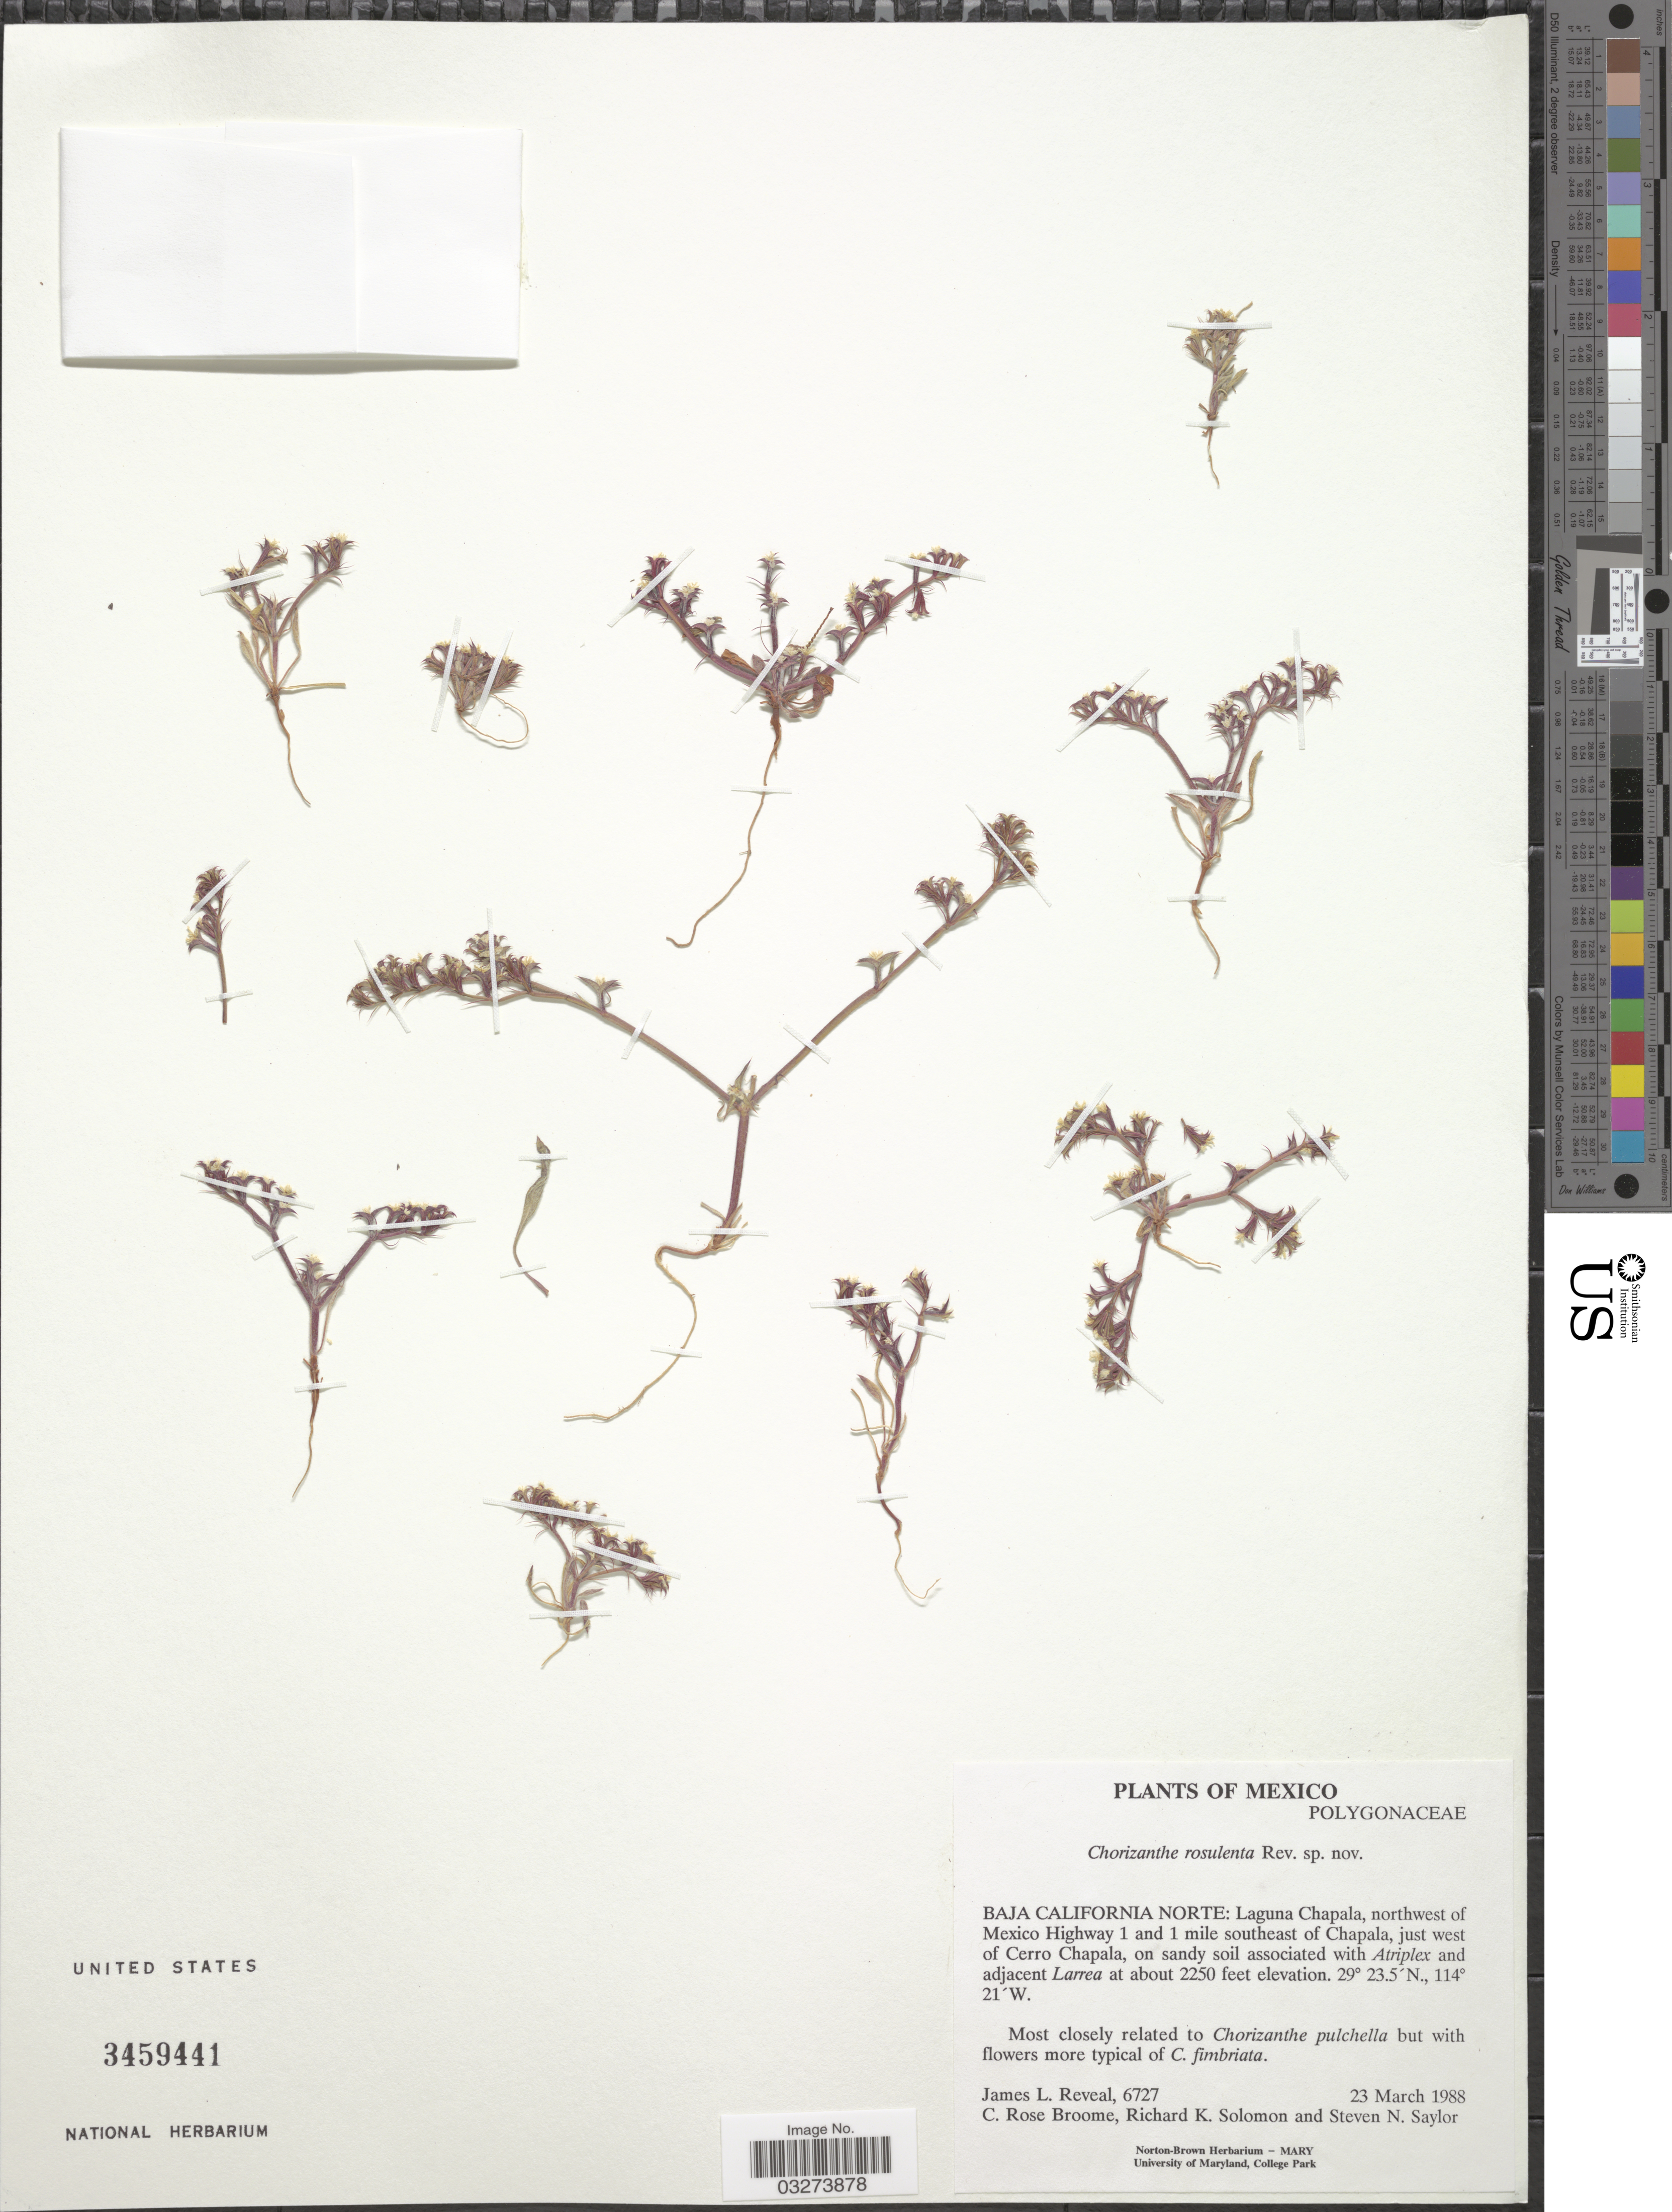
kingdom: Plantae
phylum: Tracheophyta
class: Magnoliopsida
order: Caryophyllales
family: Polygonaceae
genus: Chorizanthe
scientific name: Chorizanthe rosulenta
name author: Reveal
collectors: J. L. Reveal, C. R. Broome, R. Solomon & S. Saylor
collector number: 6727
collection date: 1988-03-23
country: Mexico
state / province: Baja California Norte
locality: Laguna Chapala, northwest of Mexico Highway 1 and 1 mile southeast of Chapala, just west of Cerro Chapala.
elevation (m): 686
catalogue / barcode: US 3459441